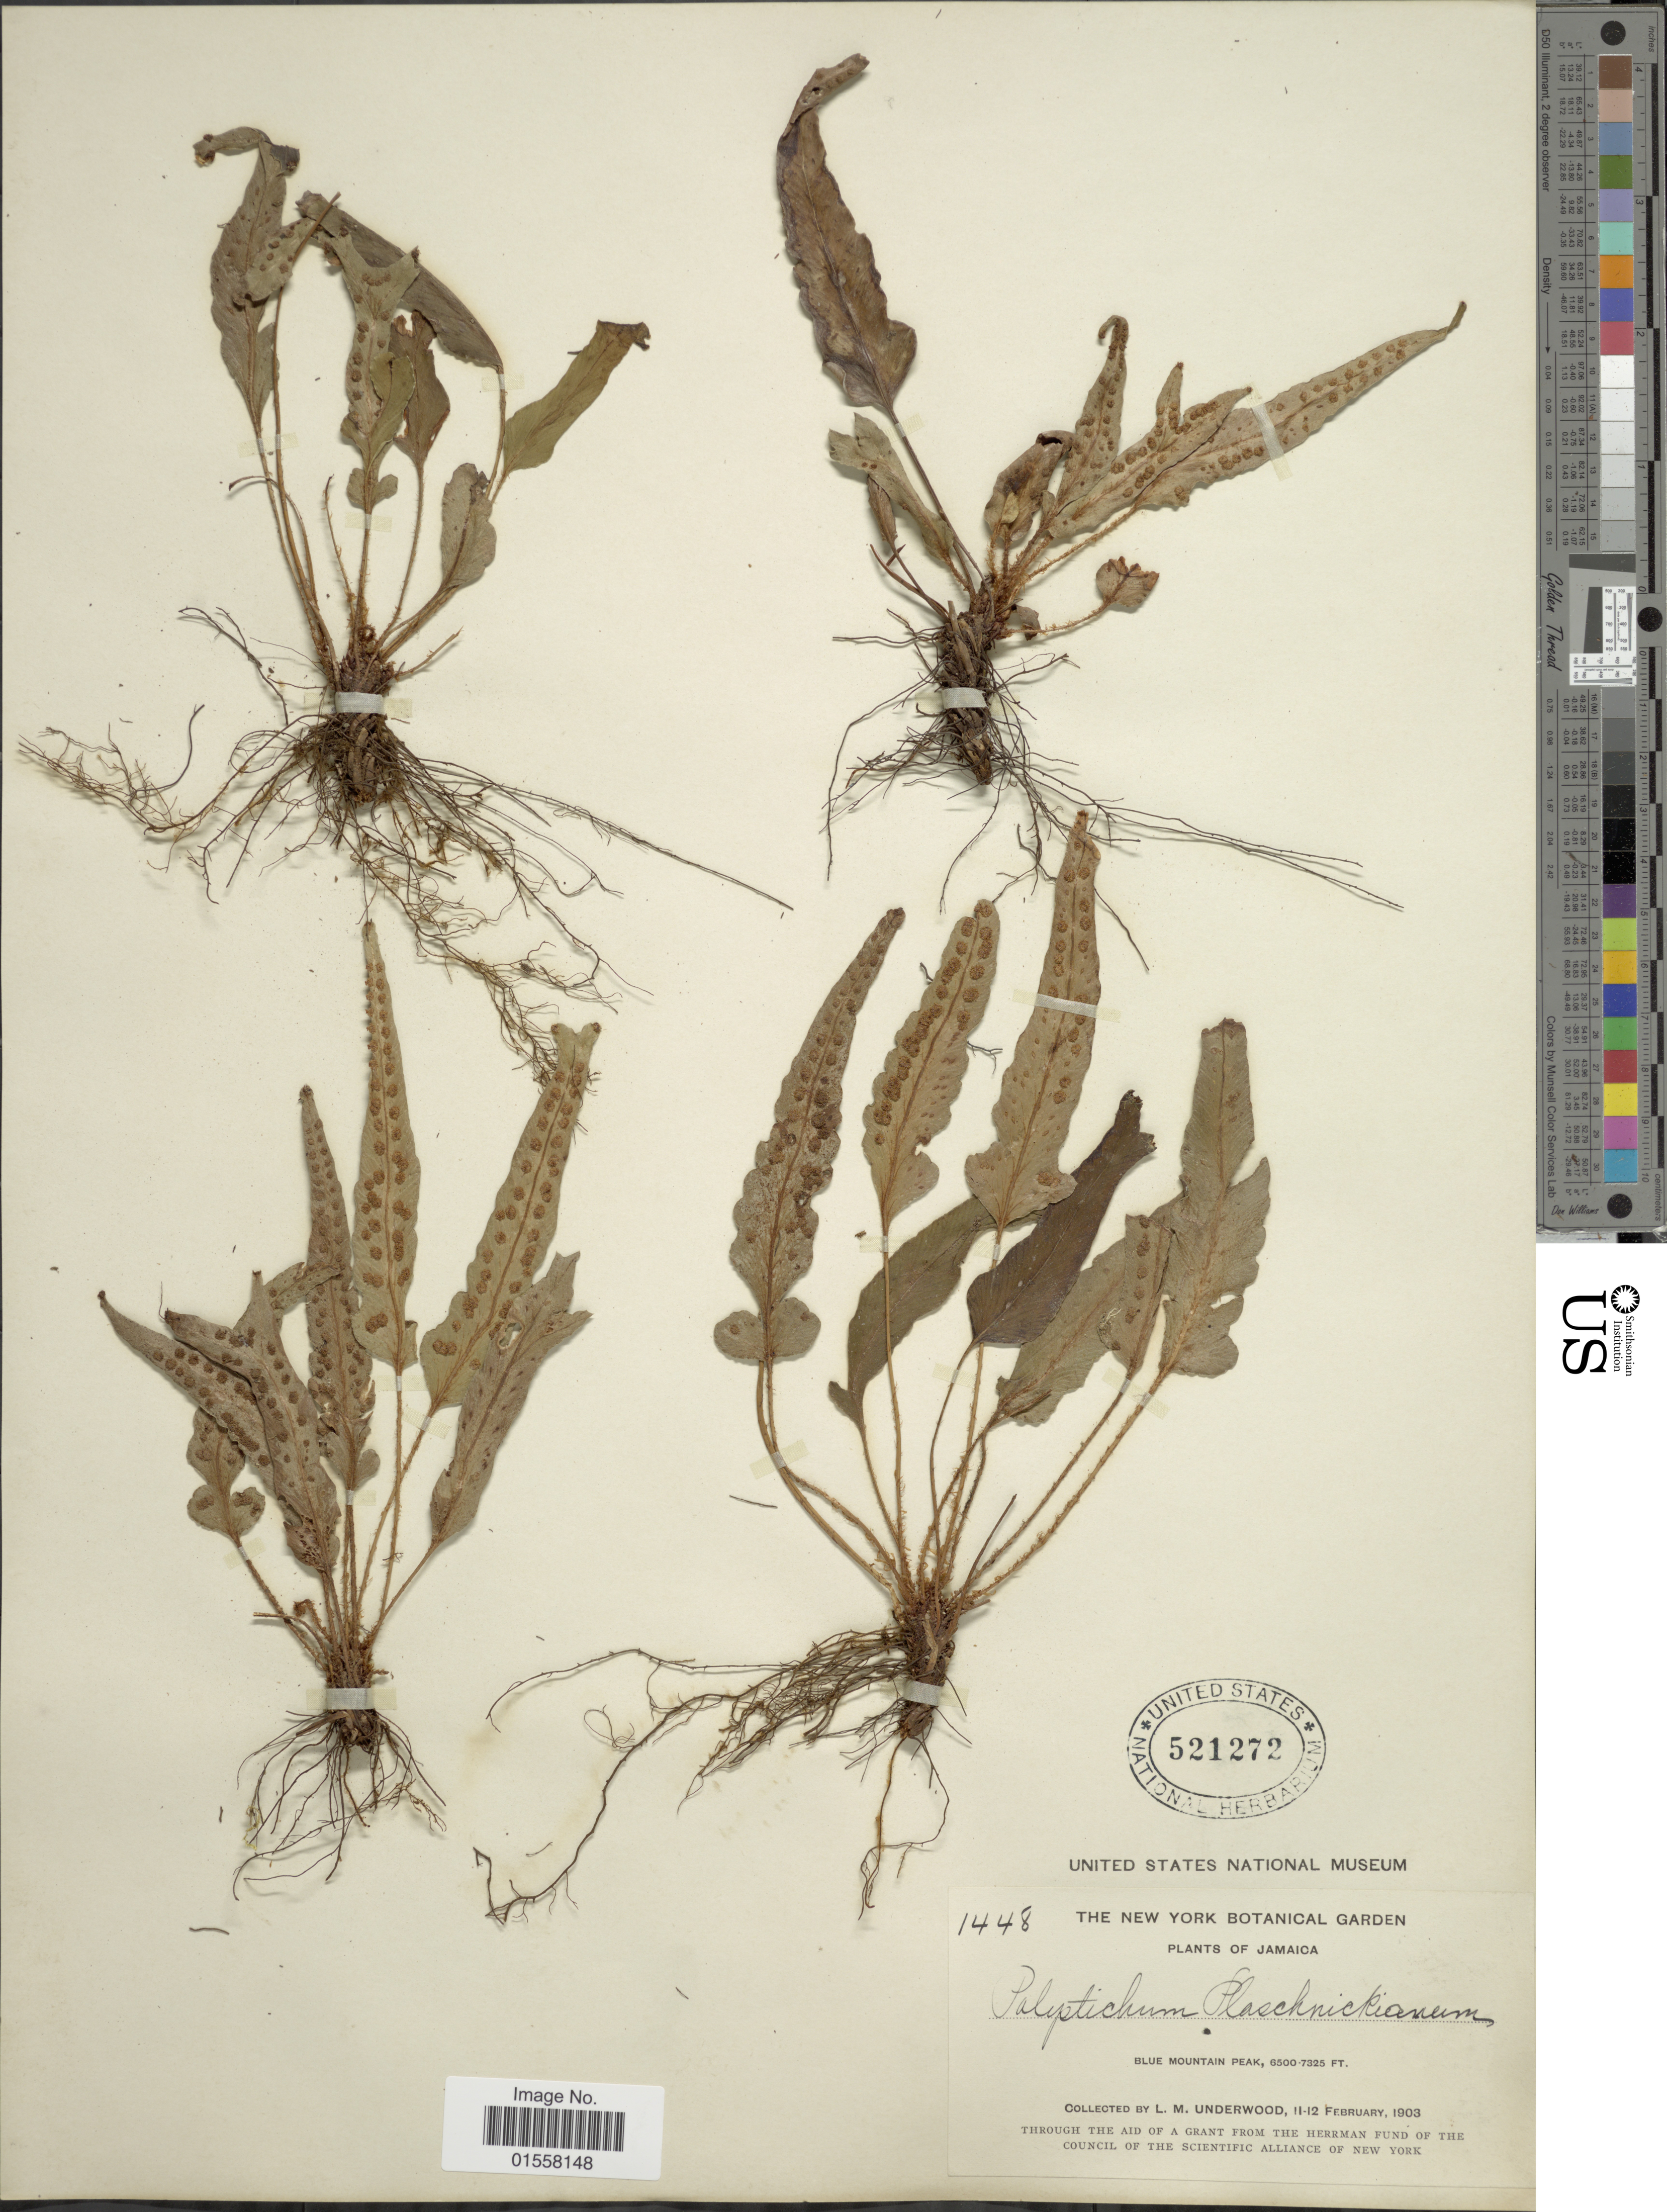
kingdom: Plantae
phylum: Tracheophyta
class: Polypodiopsida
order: Polypodiales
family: Dryopteridaceae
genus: Polystichum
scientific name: Polystichum plaschnickianum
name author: (Kunze) Moore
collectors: L. M. Underwood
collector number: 1448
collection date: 1903-02-11/1903-02-12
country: Jamaica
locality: Jamaica, Jamaica, Blue Mountain Peak.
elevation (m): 1981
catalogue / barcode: US 521272